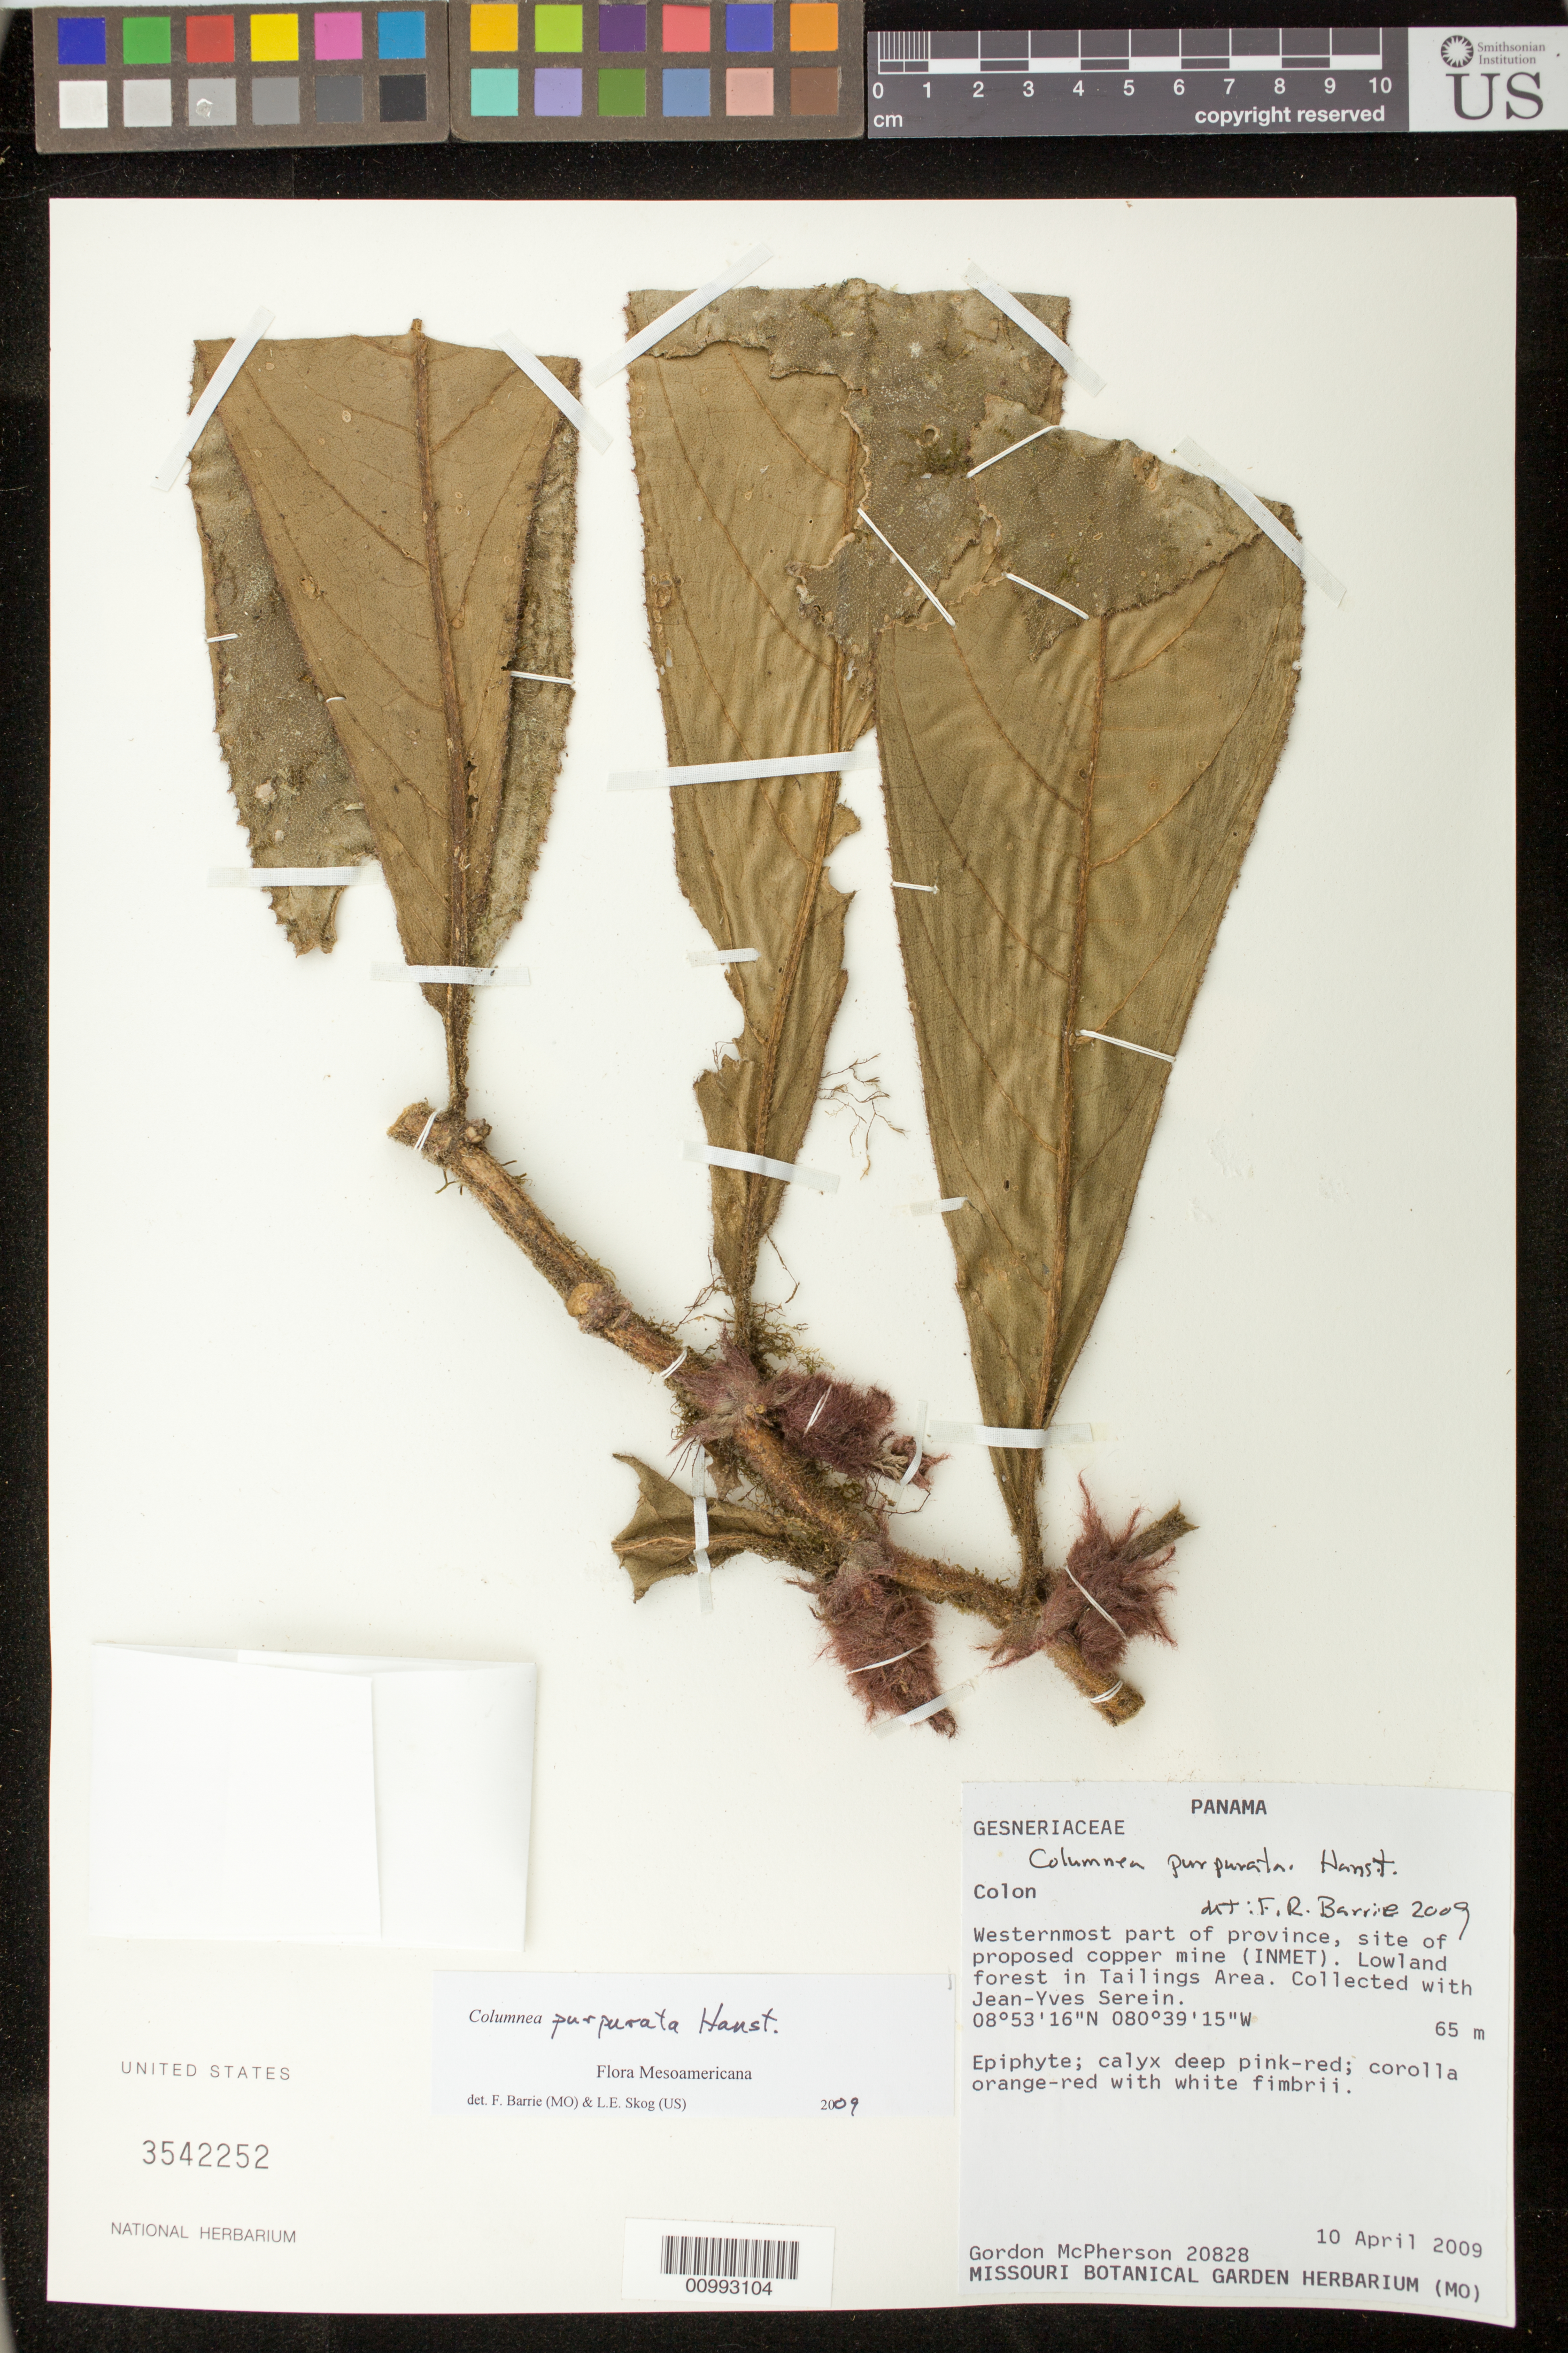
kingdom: Plantae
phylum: Tracheophyta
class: Magnoliopsida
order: Lamiales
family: Gesneriaceae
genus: Columnea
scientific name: Columnea purpurata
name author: Hanst.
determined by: Barrie, F. R.; Skog, Laurence E.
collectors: G. D. McPherson & J. Serein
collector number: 20828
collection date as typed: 10 Apr 2009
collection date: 2009-04-10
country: Panama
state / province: Colón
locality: Westernmost part of province, site of proposed copper mine (INMET)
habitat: Lowland forest in Tailings Area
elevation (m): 65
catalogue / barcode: US 3542252